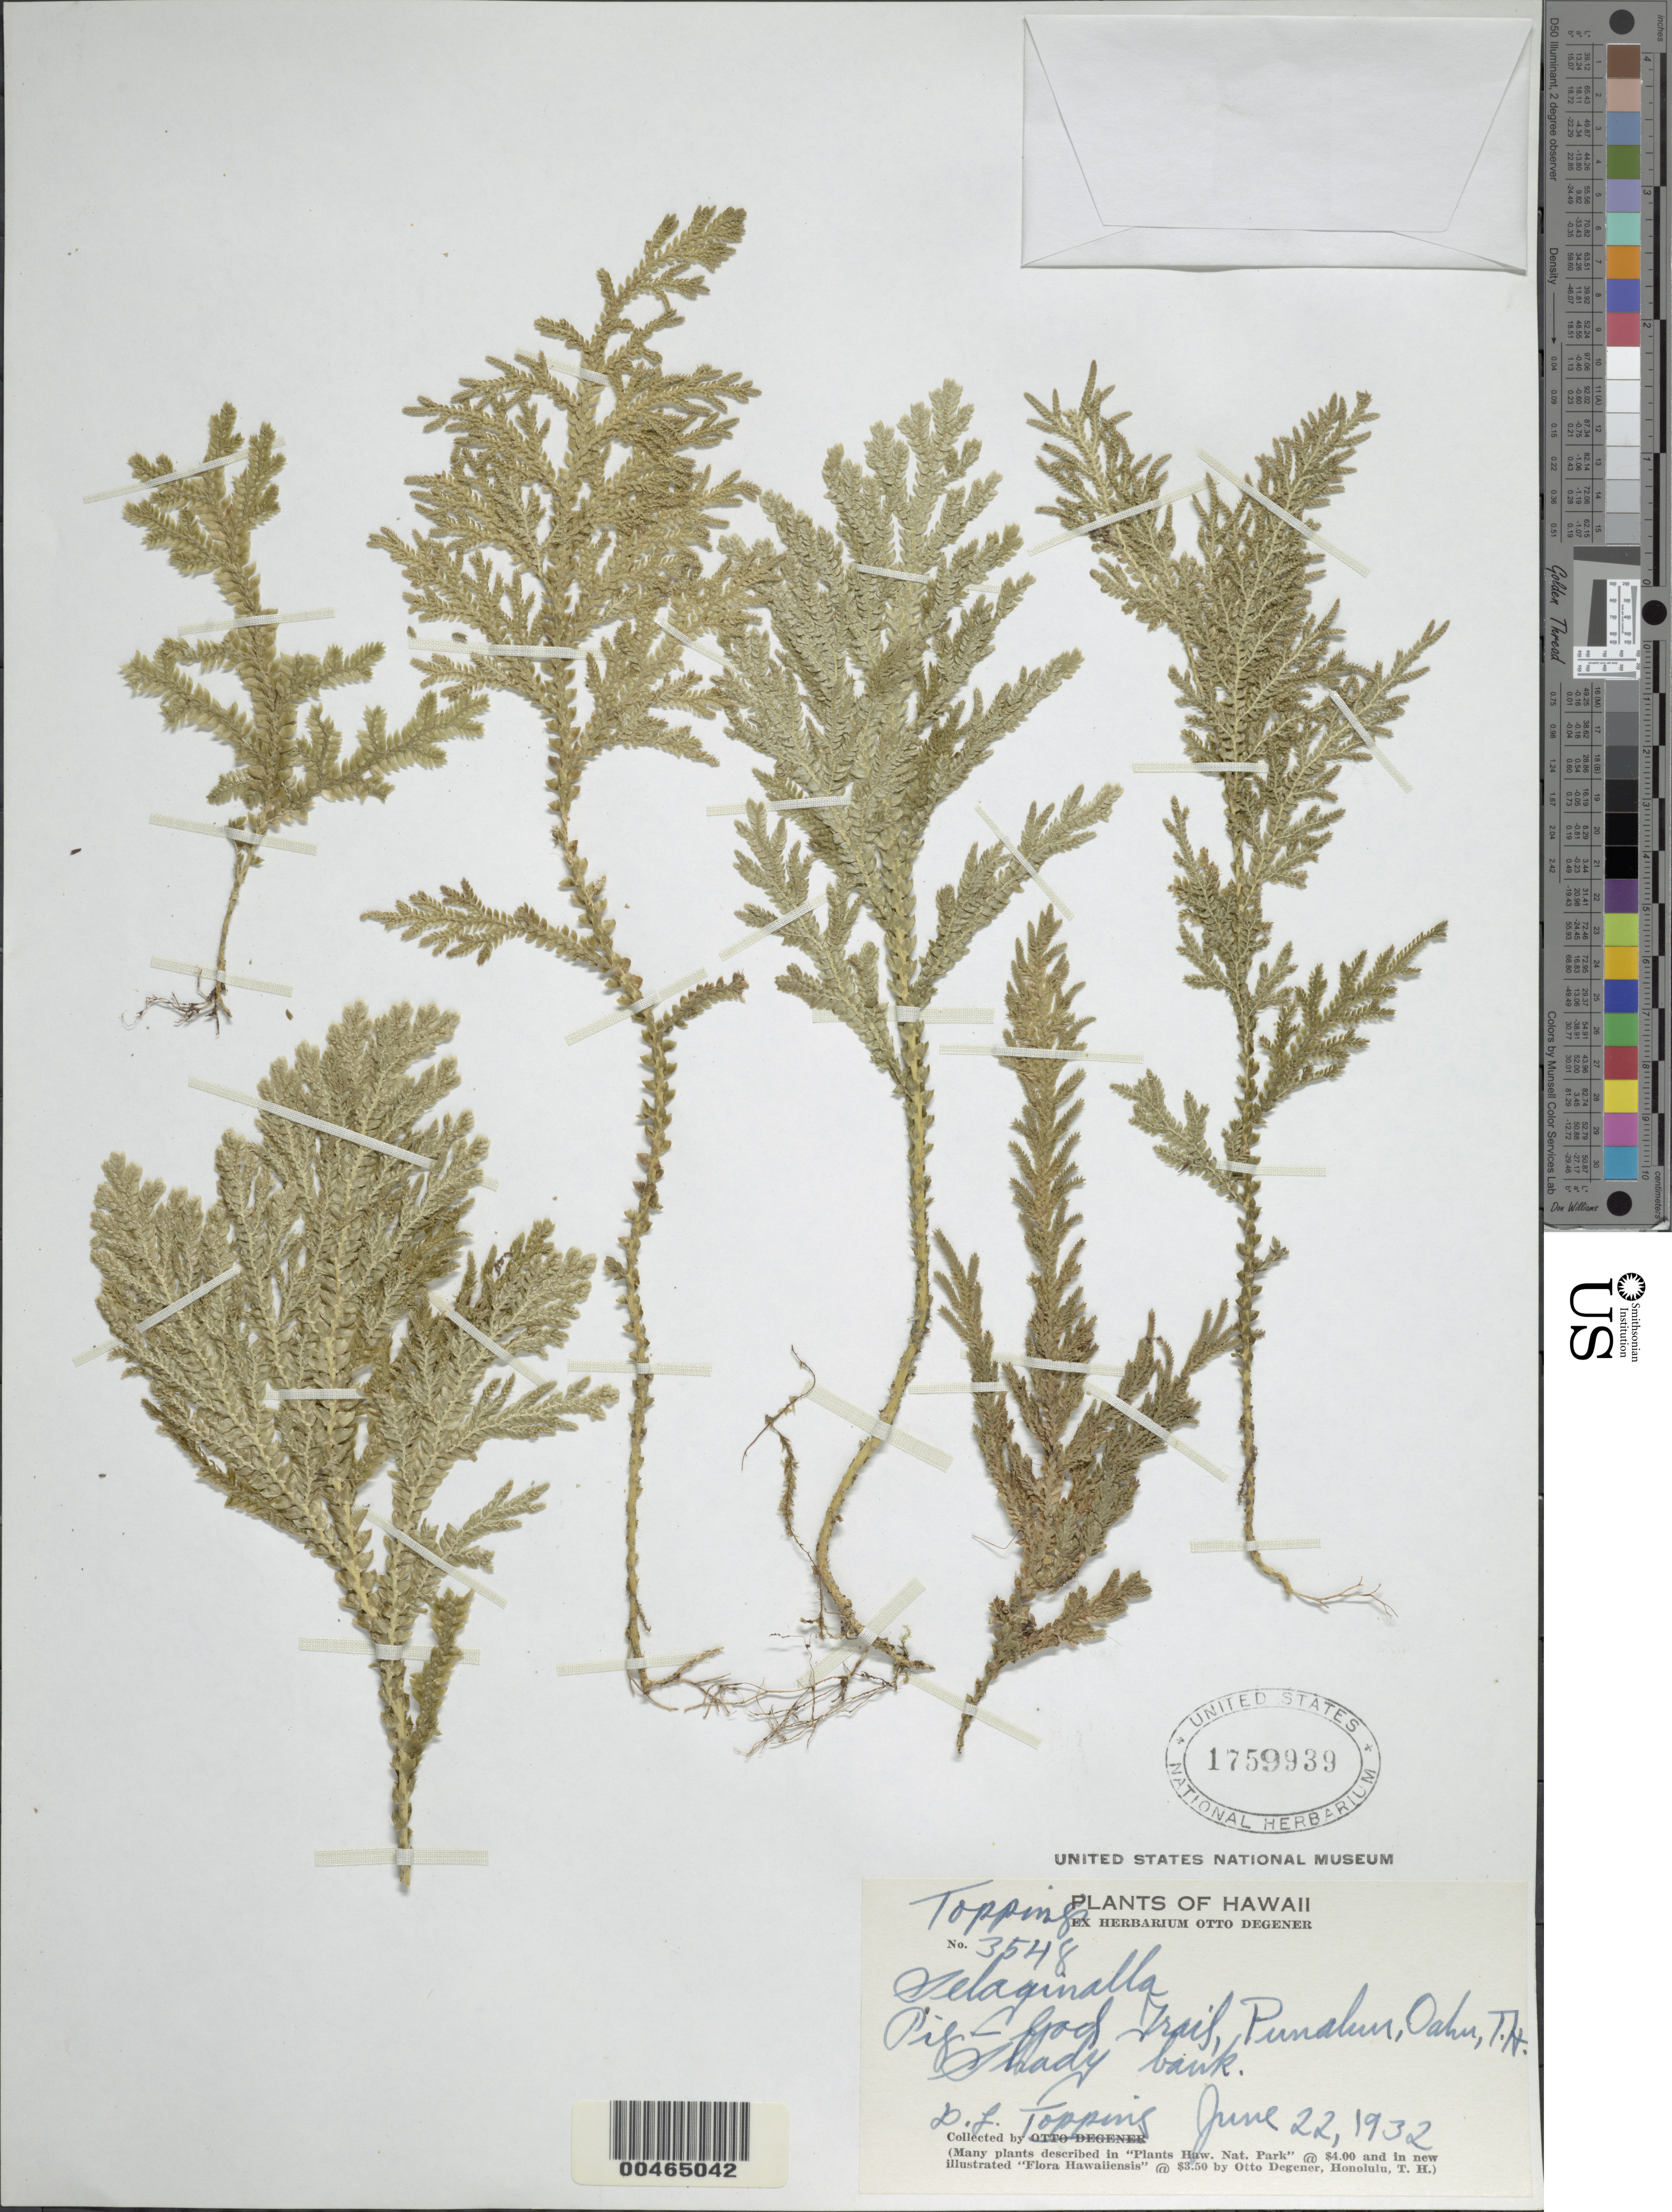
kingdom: Plantae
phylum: Tracheophyta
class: Lycopodiopsida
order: Selaginellales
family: Selaginellaceae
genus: Selaginella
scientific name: Selaginella sp.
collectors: D. L. Topping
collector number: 3548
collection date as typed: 22 Jun 1932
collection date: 1932-06-22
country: United States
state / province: Hawaii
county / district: Honolulu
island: Oahu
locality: Pig-God Trail, Punaluu, Oahu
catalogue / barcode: US 1759939